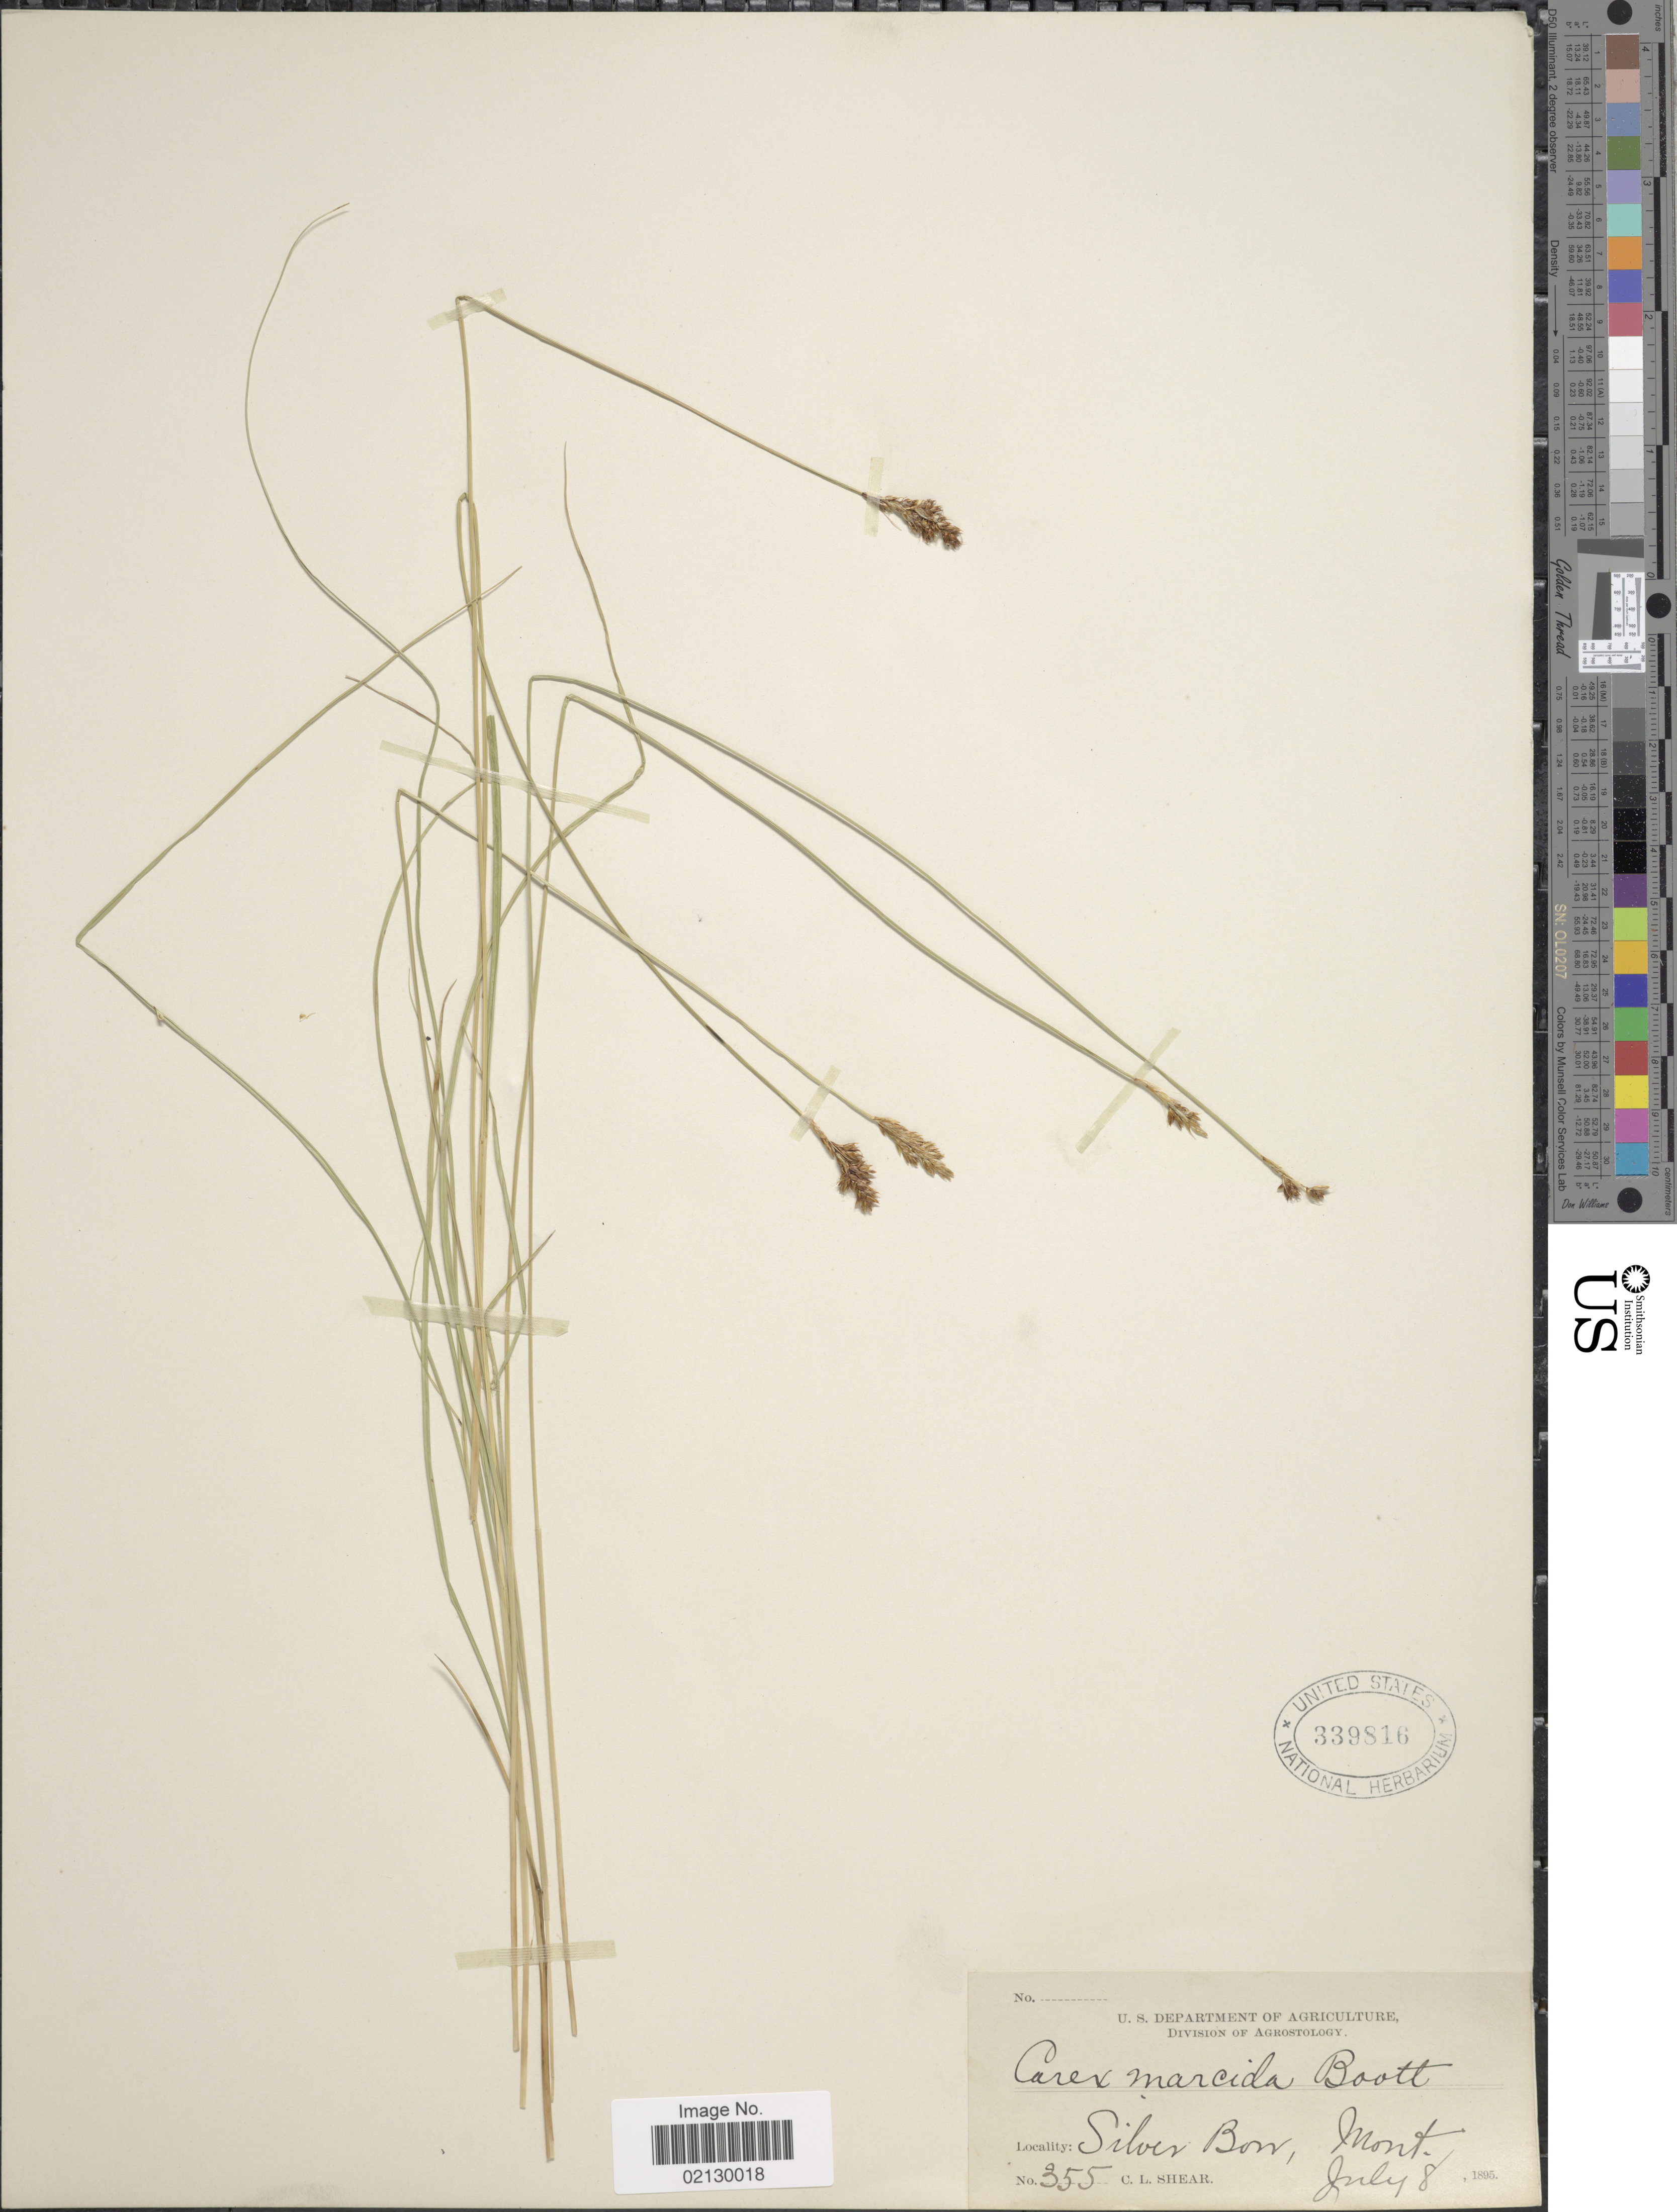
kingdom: Plantae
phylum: Tracheophyta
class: Liliopsida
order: Poales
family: Cyperaceae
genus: Carex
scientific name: Carex praegracilis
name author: W. Boott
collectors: C. L. Shear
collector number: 355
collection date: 1895-07-08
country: United States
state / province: Montana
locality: Silver Bow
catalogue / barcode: US 339816